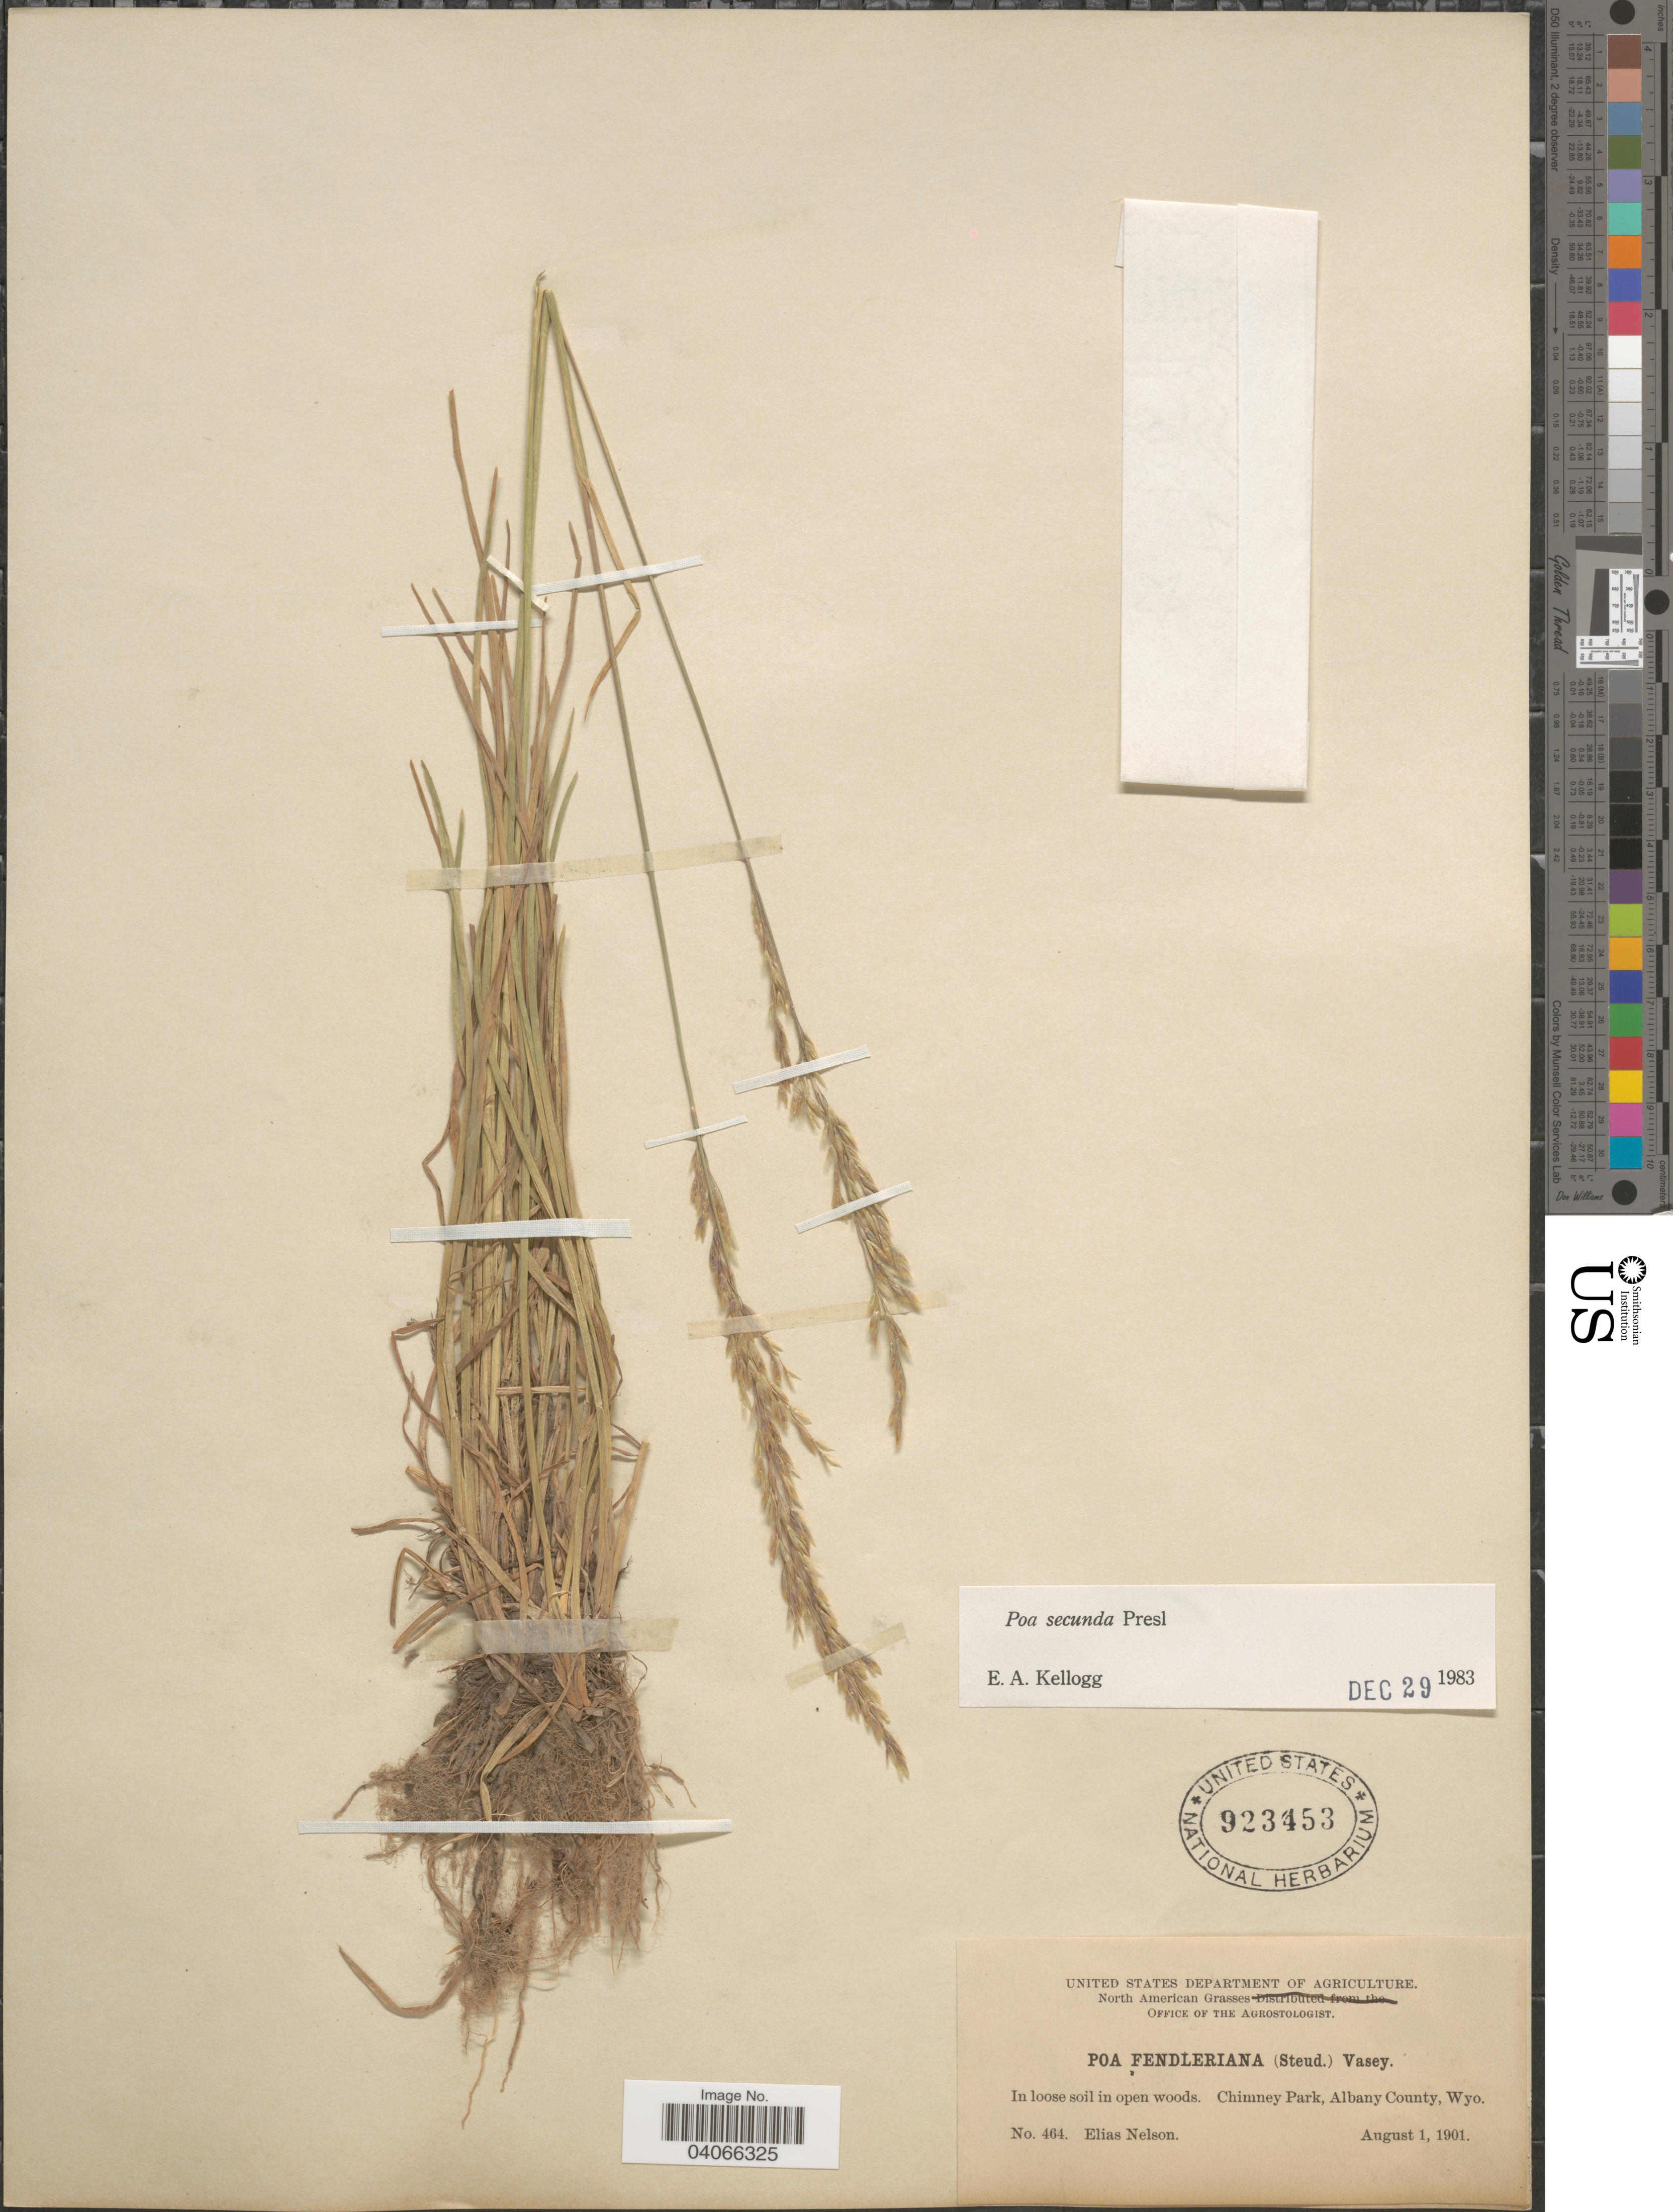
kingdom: Plantae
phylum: Tracheophyta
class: Liliopsida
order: Poales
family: Poaceae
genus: Poa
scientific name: Poa secunda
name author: J. Presl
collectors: E. Nelson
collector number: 464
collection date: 1901-08-01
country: United States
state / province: Wyoming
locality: Chimney Park, Albany County.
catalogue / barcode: US 923453